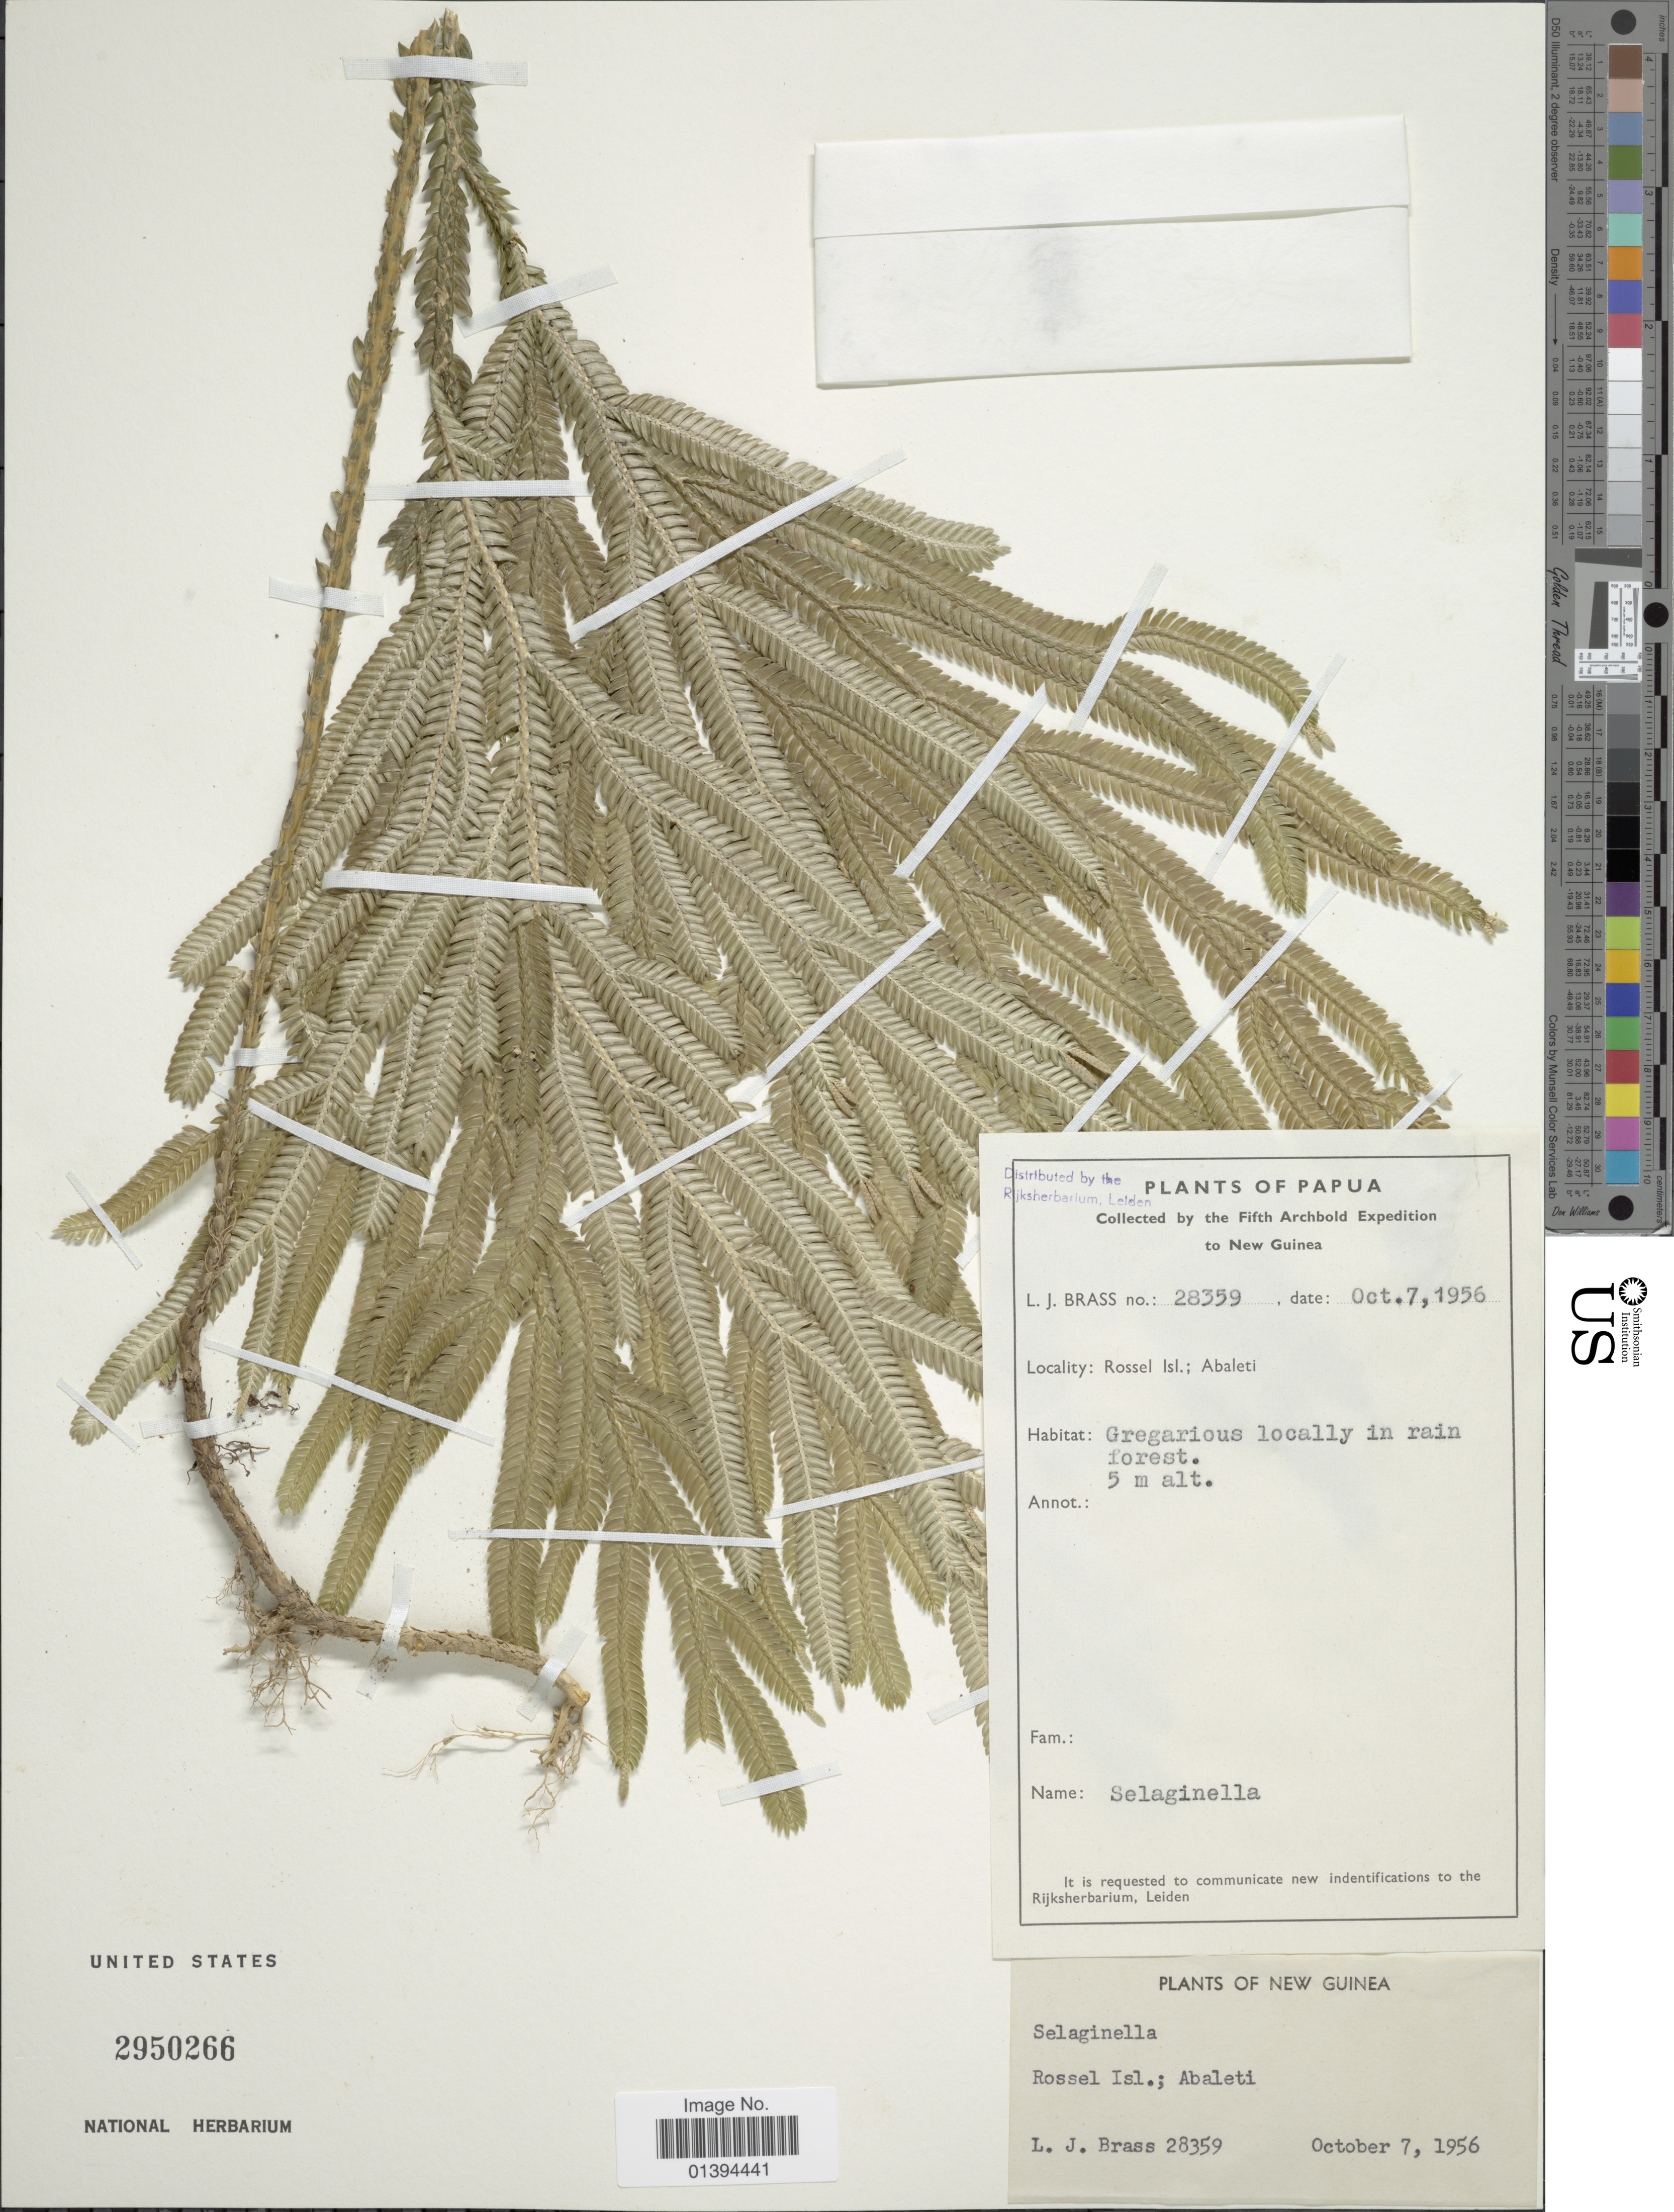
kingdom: Plantae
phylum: Tracheophyta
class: Lycopodiopsida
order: Selaginellales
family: Selaginellaceae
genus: Selaginella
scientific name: Selaginella sp.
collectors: L. J. Brass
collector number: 28359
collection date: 1956-10-07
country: Papua New Guinea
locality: New Guinea, Rossel Sil.; Abaleti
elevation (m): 5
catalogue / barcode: US 2950266